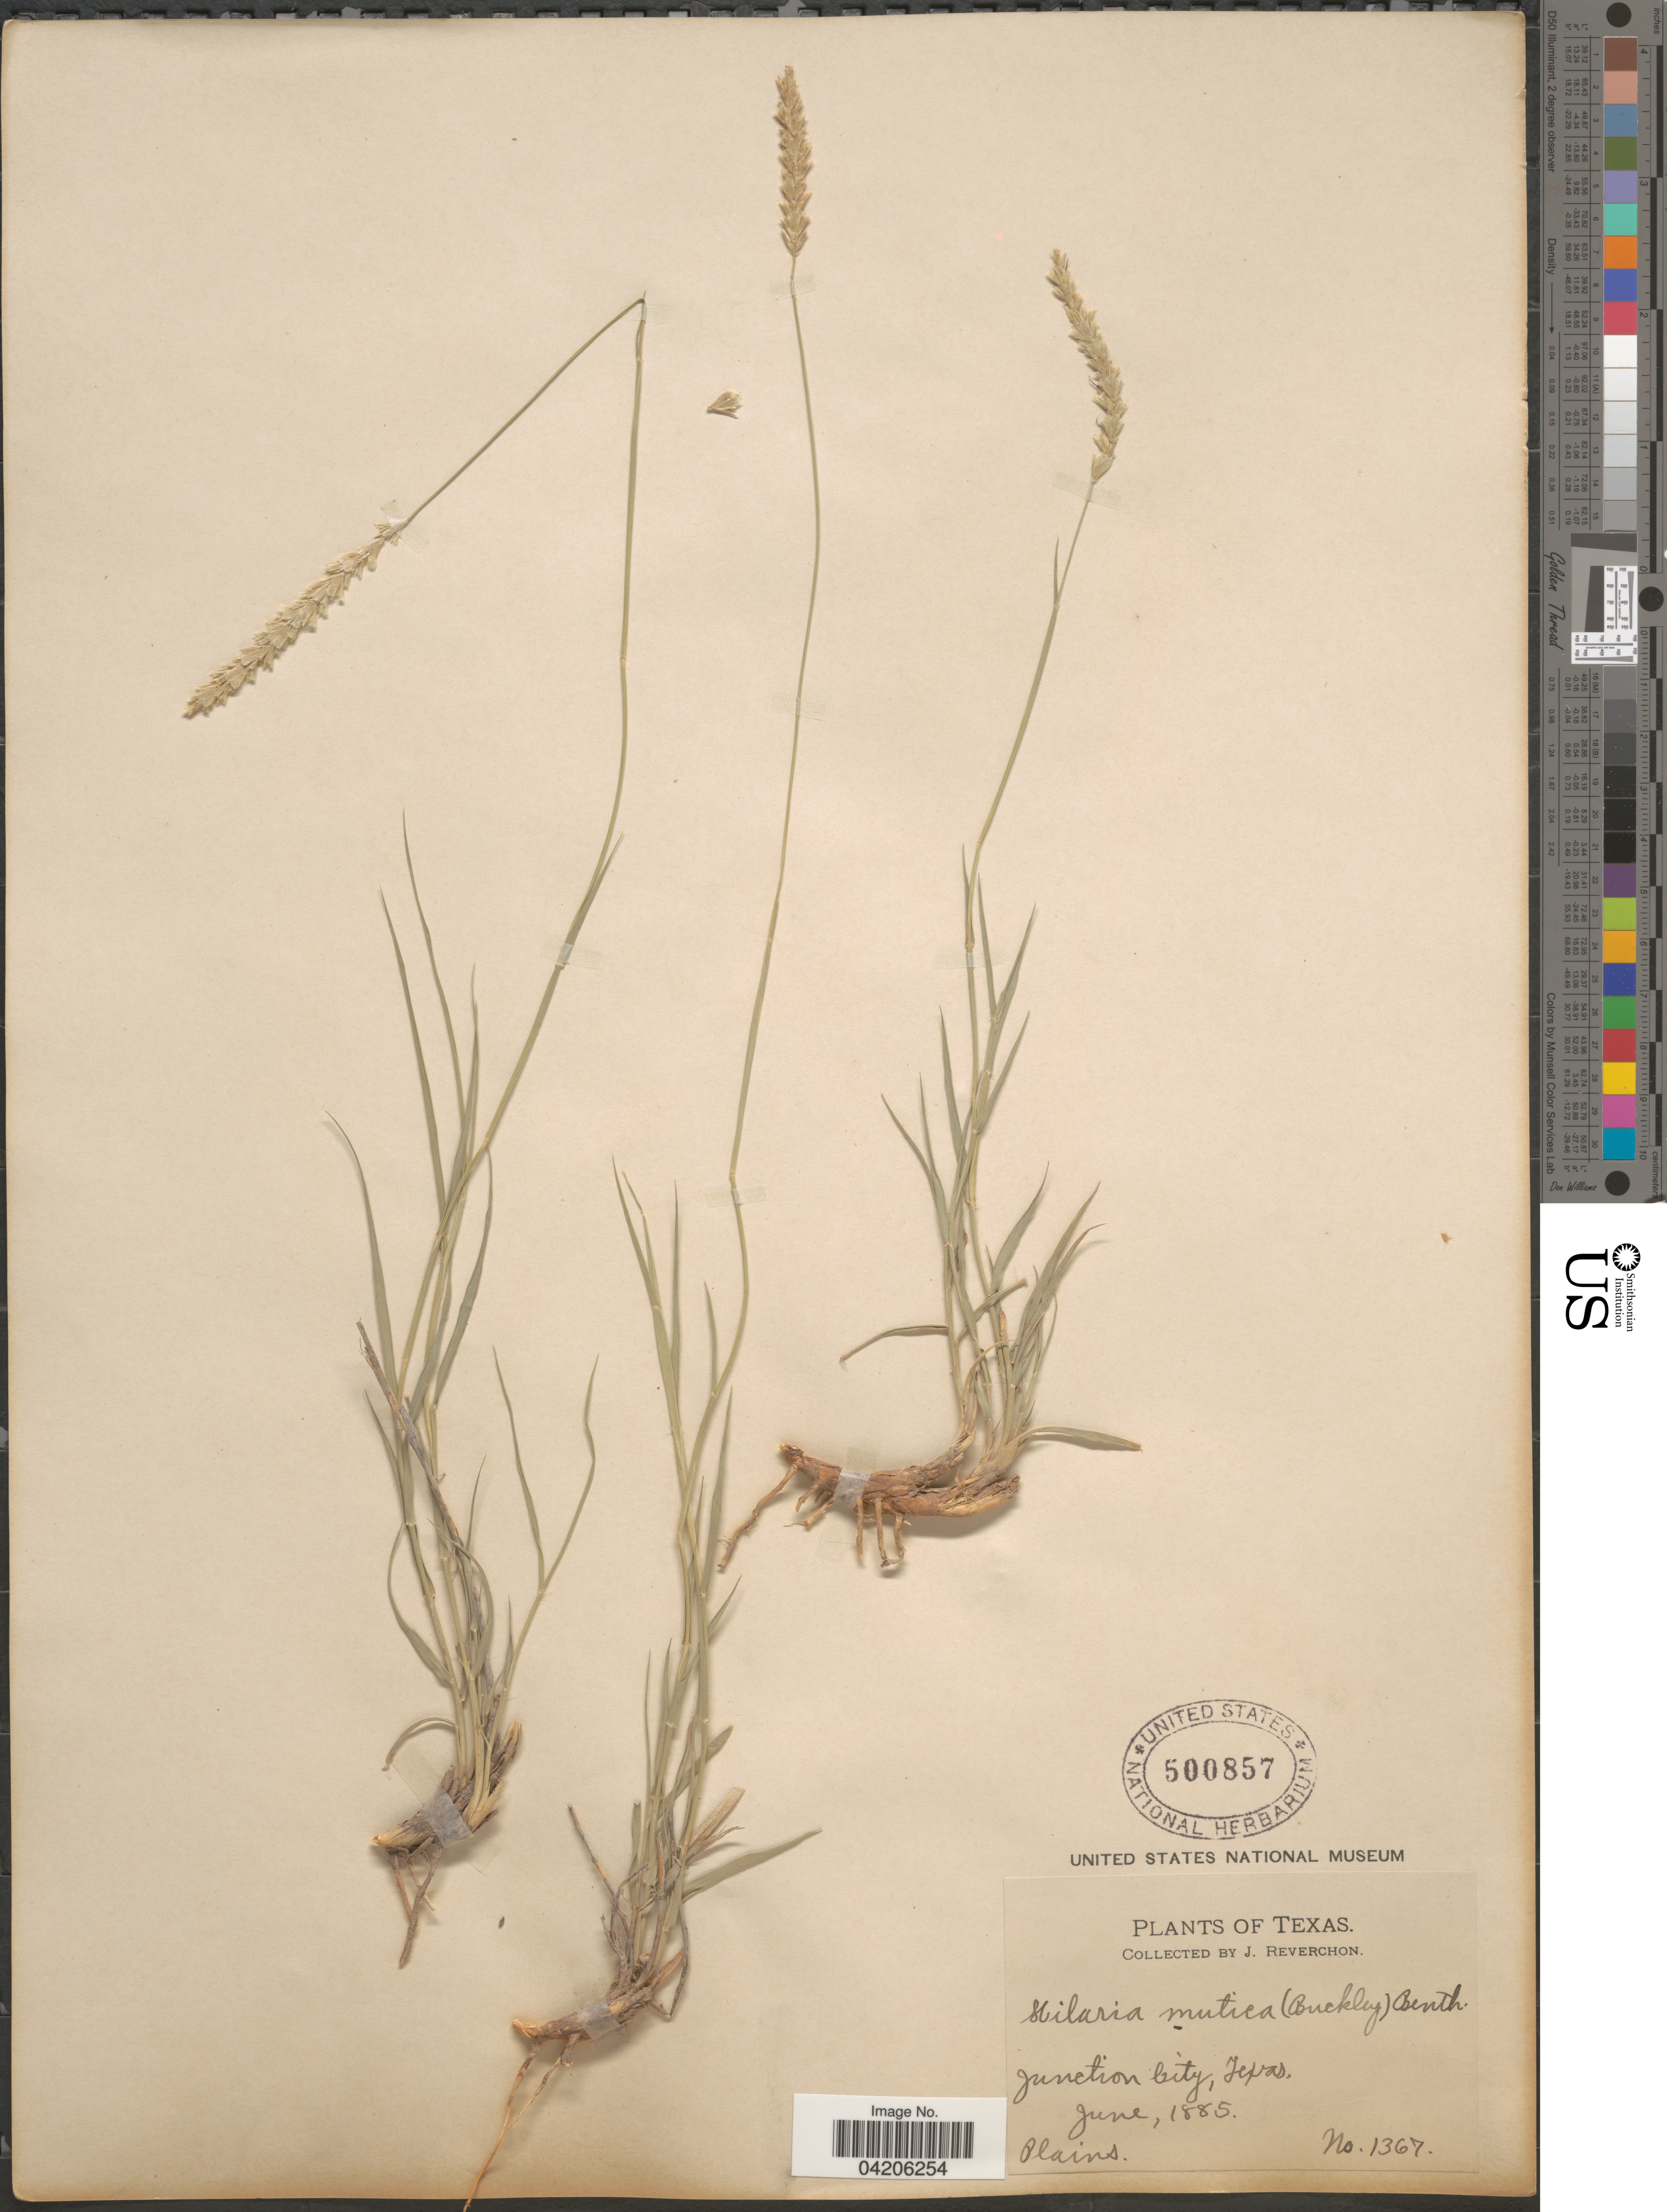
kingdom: Plantae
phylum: Tracheophyta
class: Liliopsida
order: Poales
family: Poaceae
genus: Hilaria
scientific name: Hilaria mutica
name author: (Buckley) Benth.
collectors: J. Reverchon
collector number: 1367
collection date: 1885-06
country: United States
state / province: Texas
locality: Junction City.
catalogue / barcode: US 500857